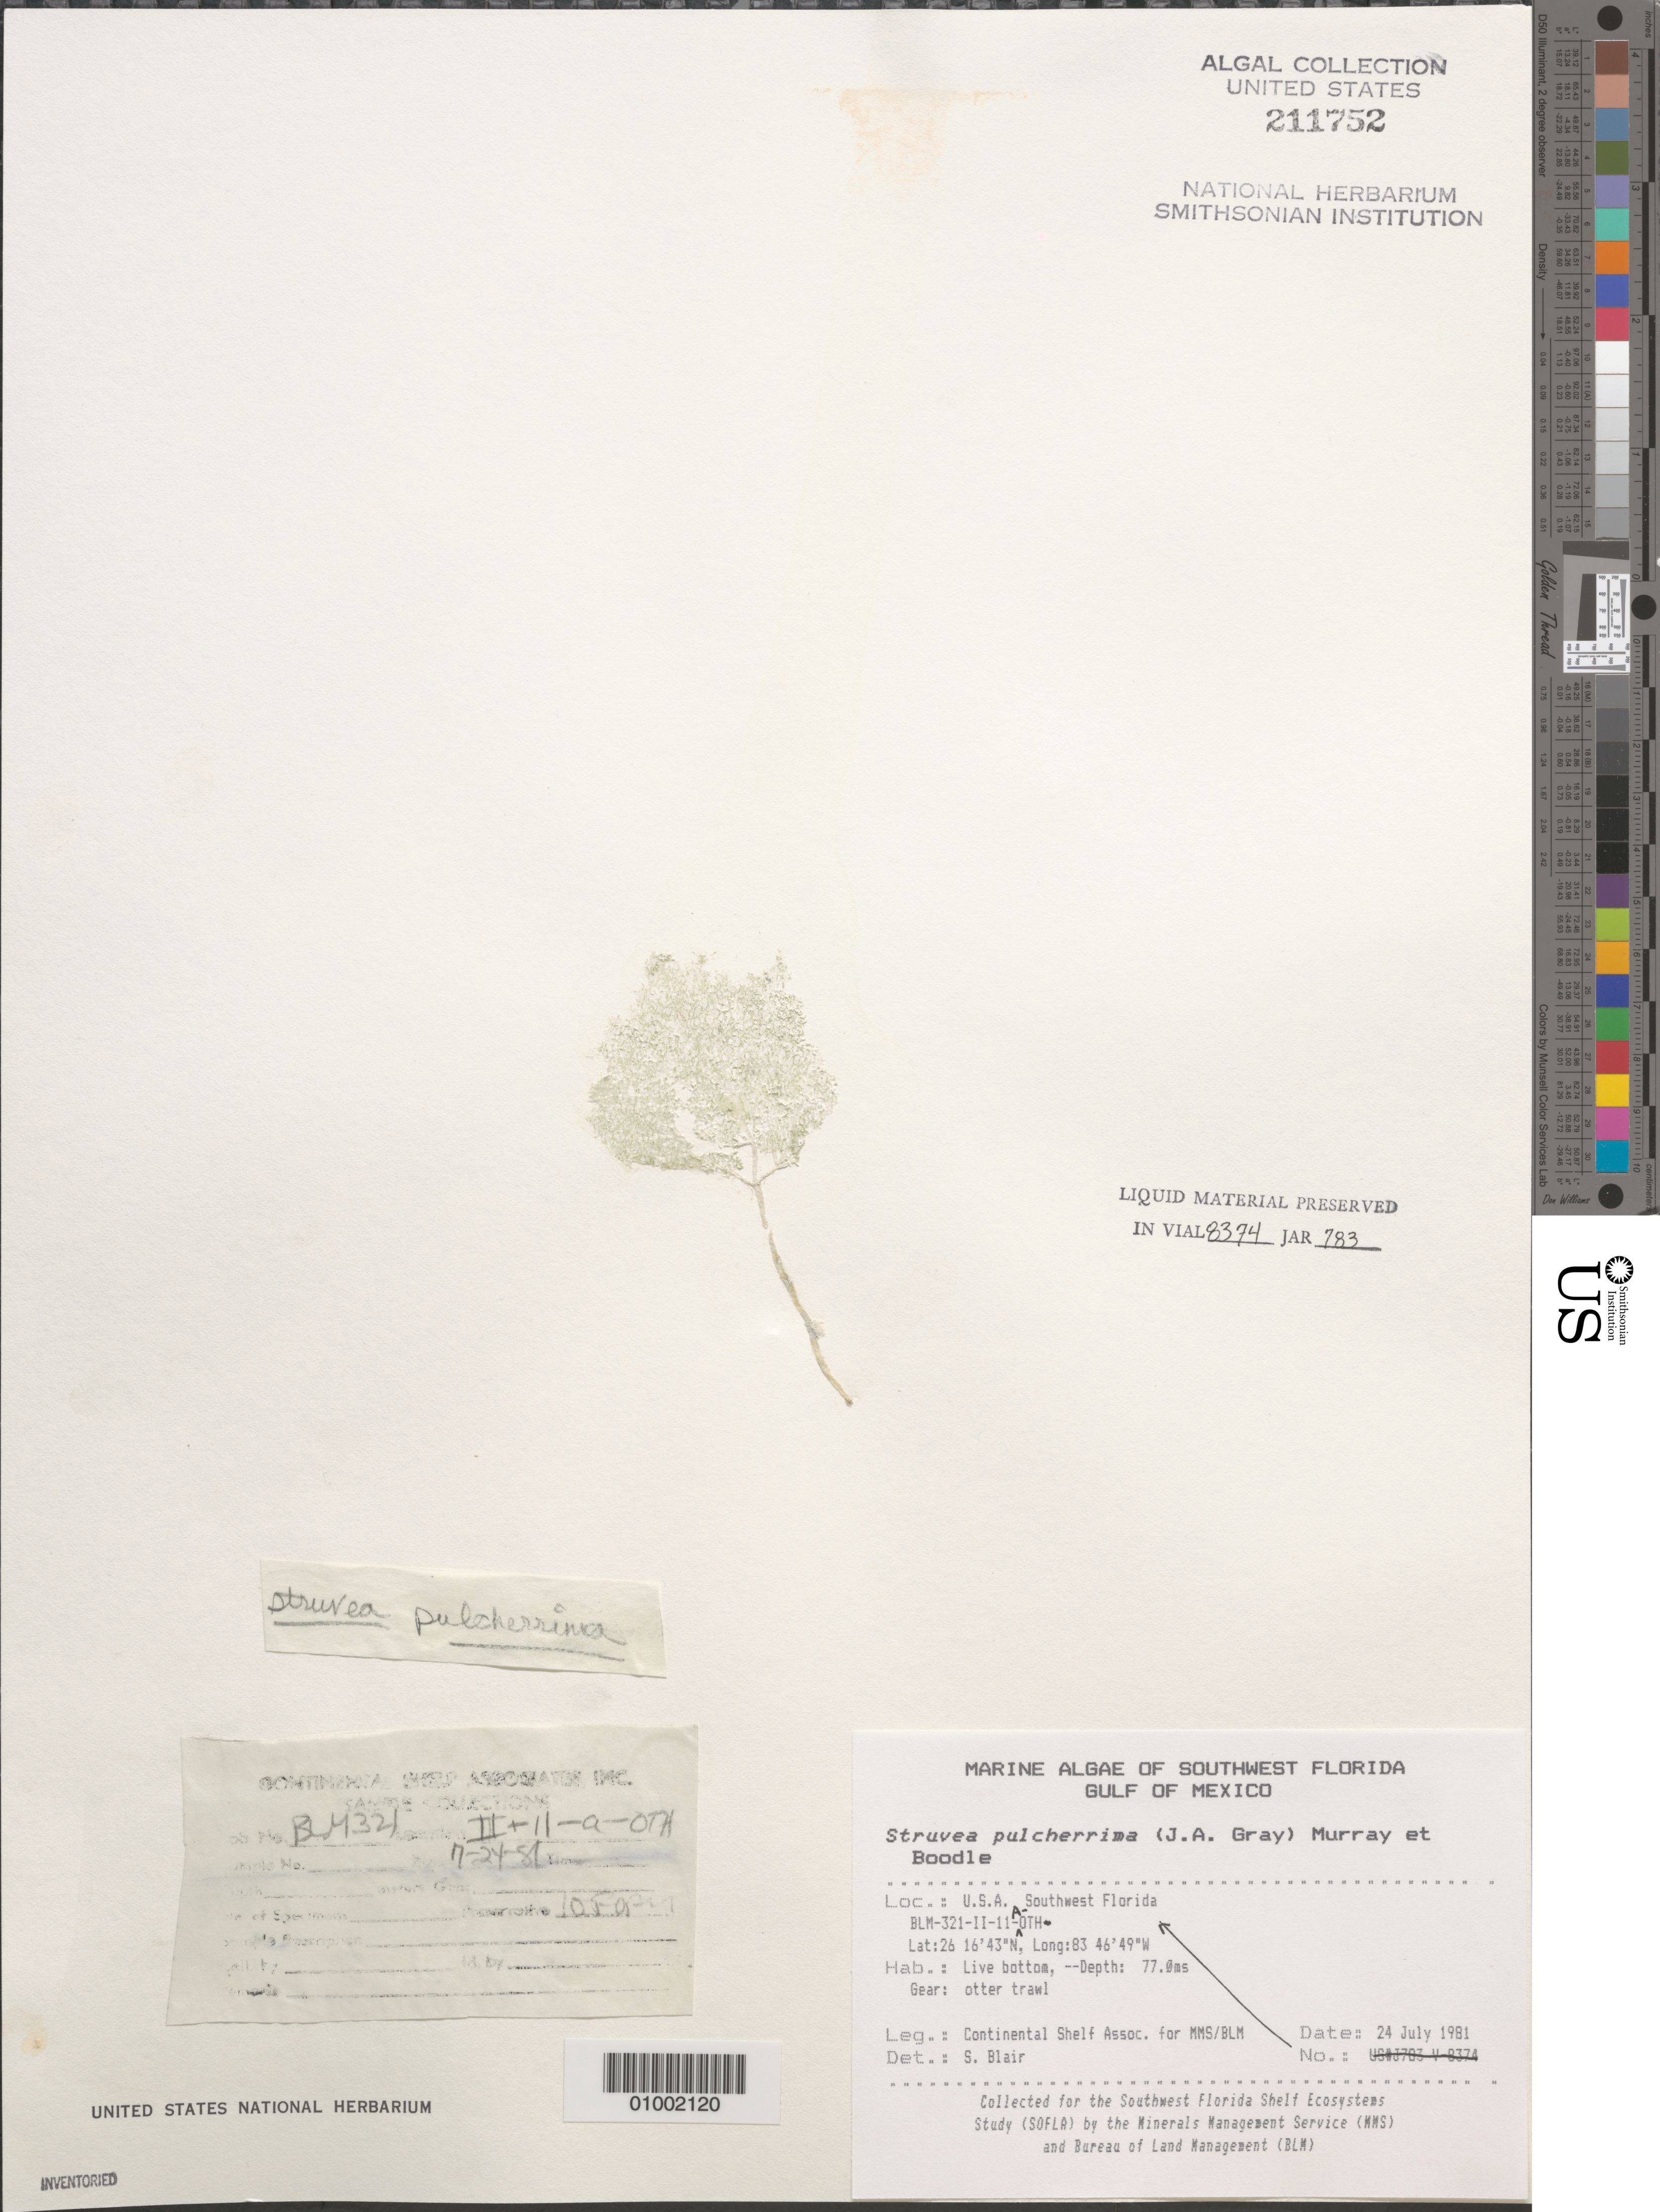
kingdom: Plantae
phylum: Chlorophyta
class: Ulvophyceae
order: Siphonocladales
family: Boodleaceae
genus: Struvea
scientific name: Struvea pulcherrima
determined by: Blair, S. M.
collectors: Continental Shelf Associates for the MMS/BLM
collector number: BLM-321-II-11-A-OTH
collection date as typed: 24 Jul 1981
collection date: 1981-07-24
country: United States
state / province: Florida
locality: Gulf of Mexico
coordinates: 26 16'43"N, 83 46'49"W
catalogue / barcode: US 211752